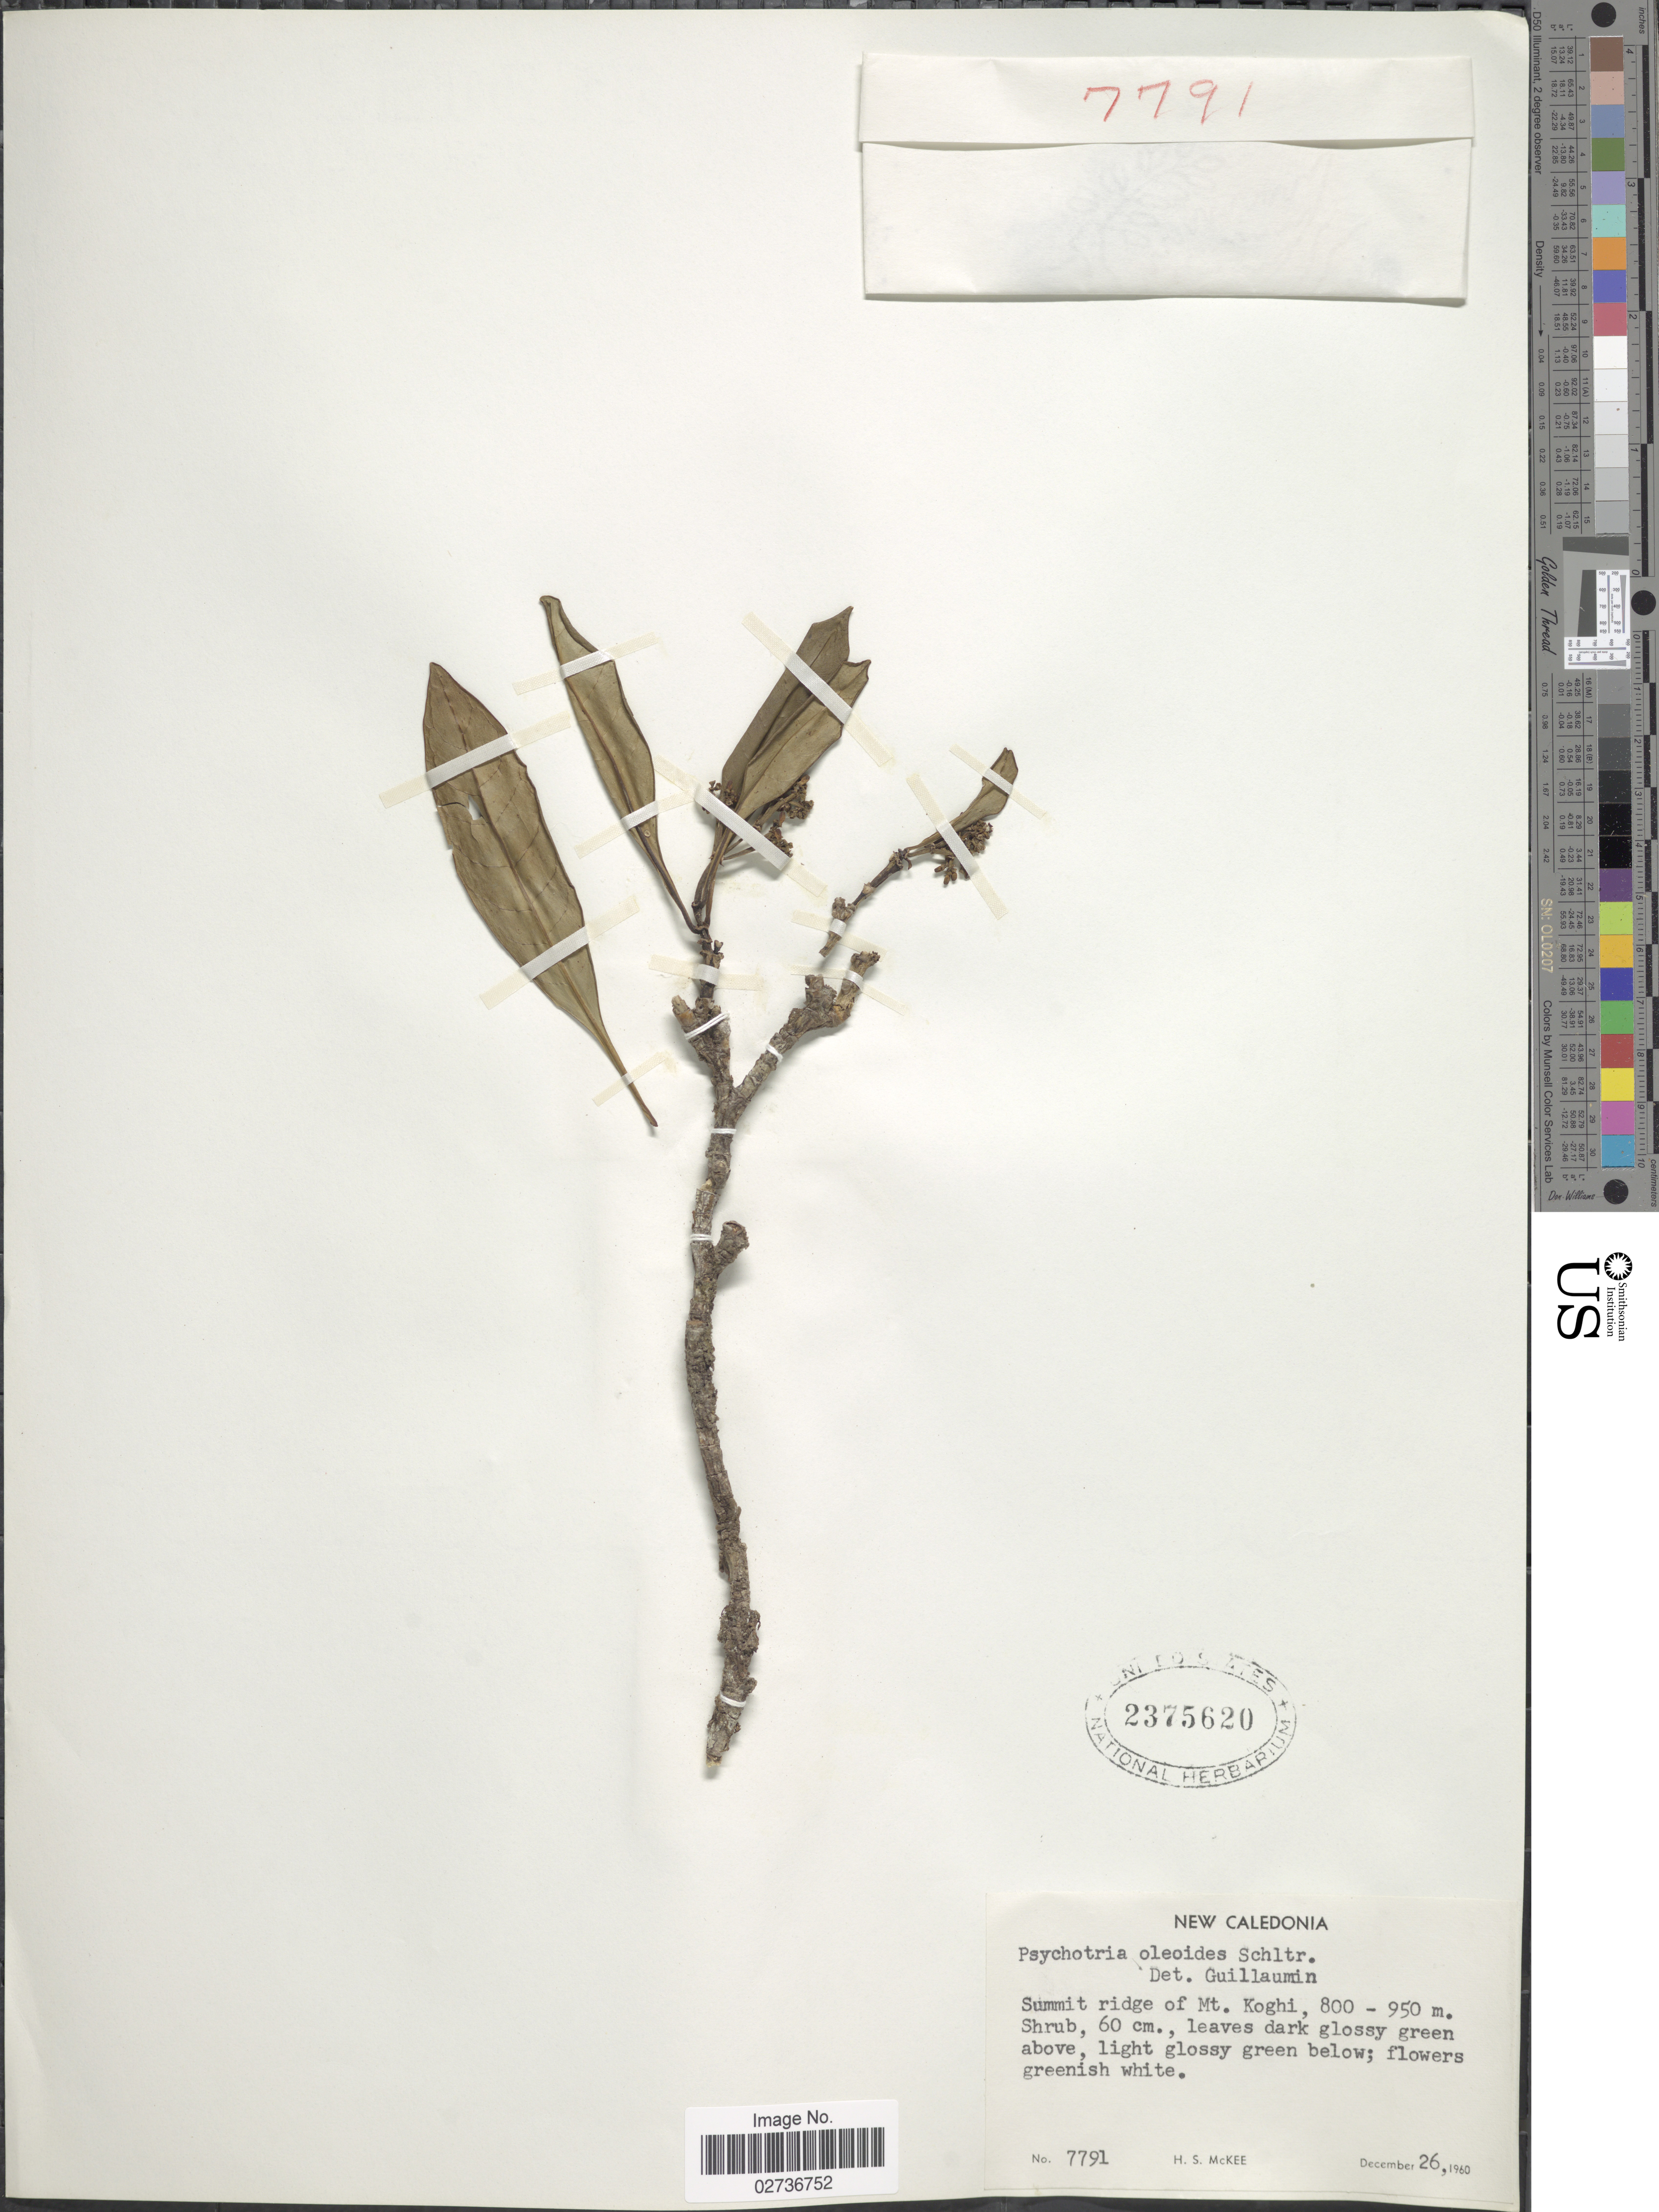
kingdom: Plantae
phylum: Tracheophyta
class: Magnoliopsida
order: Gentianales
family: Rubiaceae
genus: Psychotria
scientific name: Psychotria oleoides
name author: (Baill.) Schltr.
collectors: H. S. McKee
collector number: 7791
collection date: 1960-12-26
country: New Caledonia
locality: Summit ridge of Mt. Koghi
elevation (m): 800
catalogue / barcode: US 2375620